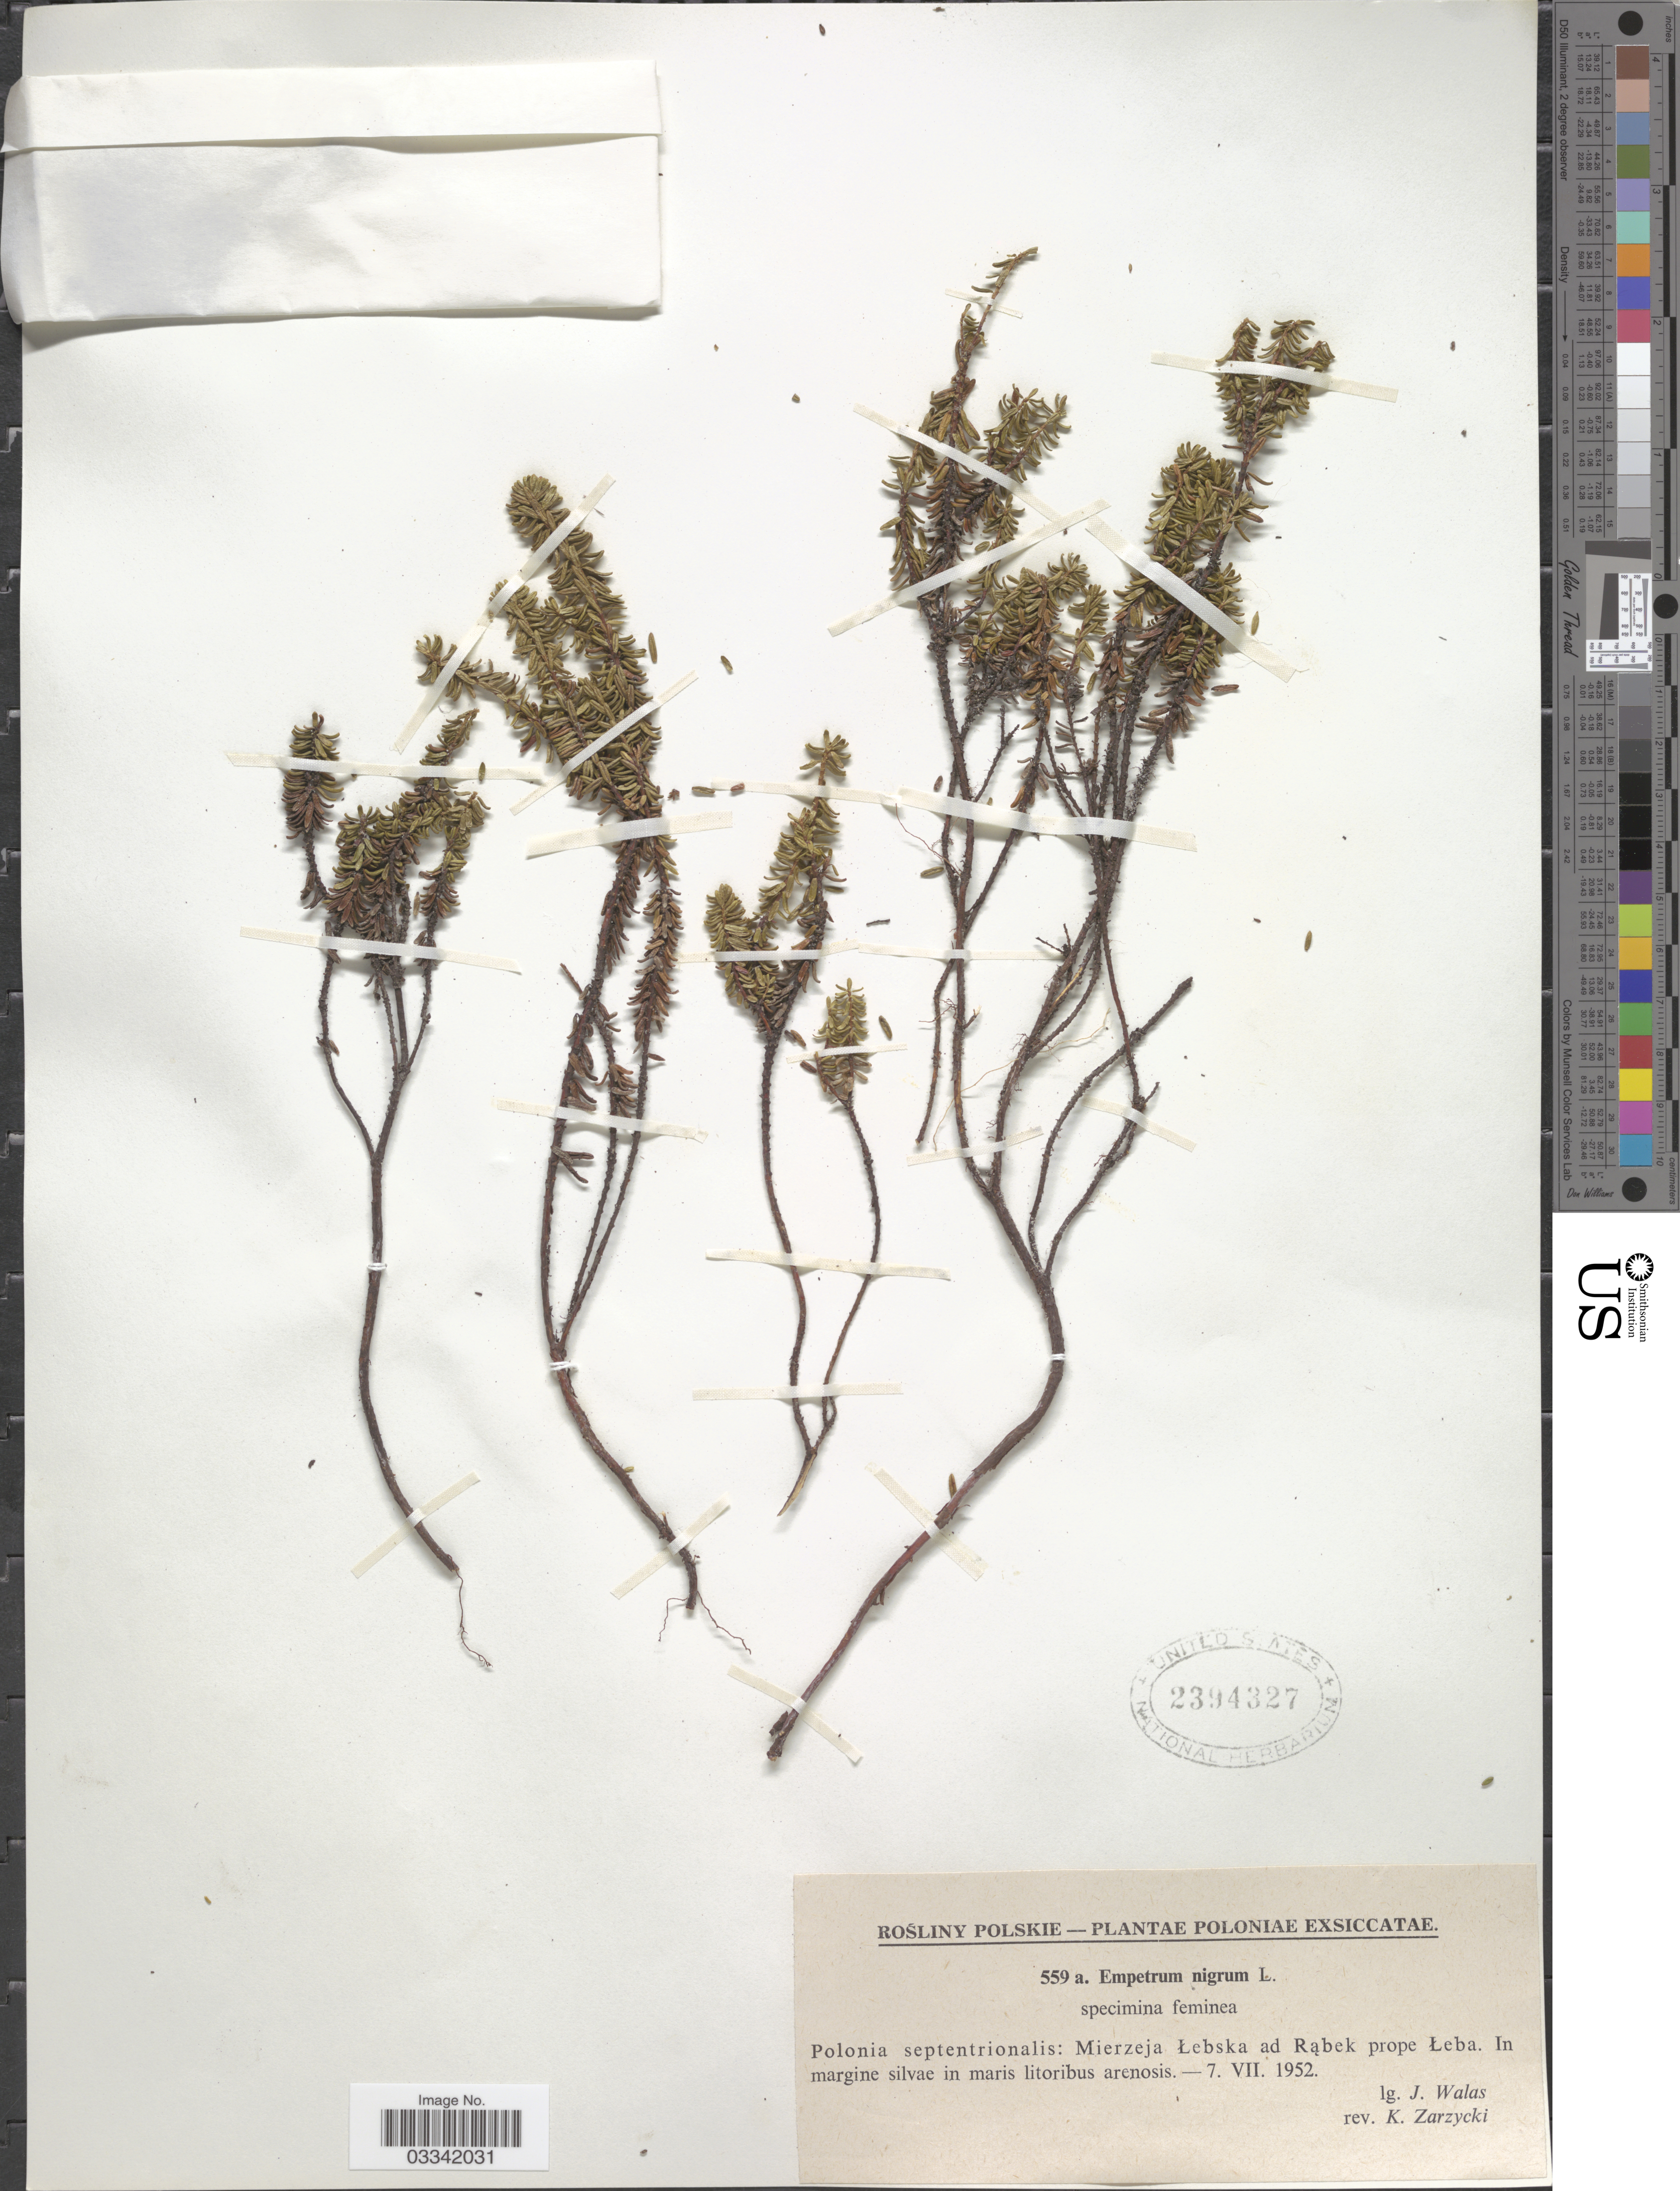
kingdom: Plantae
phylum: Tracheophyta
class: Magnoliopsida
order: Ericales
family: Ericaceae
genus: Empetrum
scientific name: Empetrum nigrum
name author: L.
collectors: J. Walas & K. Zarzycki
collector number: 559a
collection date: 1952-07-07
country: Poland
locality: Polonia septentrionalis: Mierzeja Lebska ad Rabek prope Leba.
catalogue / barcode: US 2394327